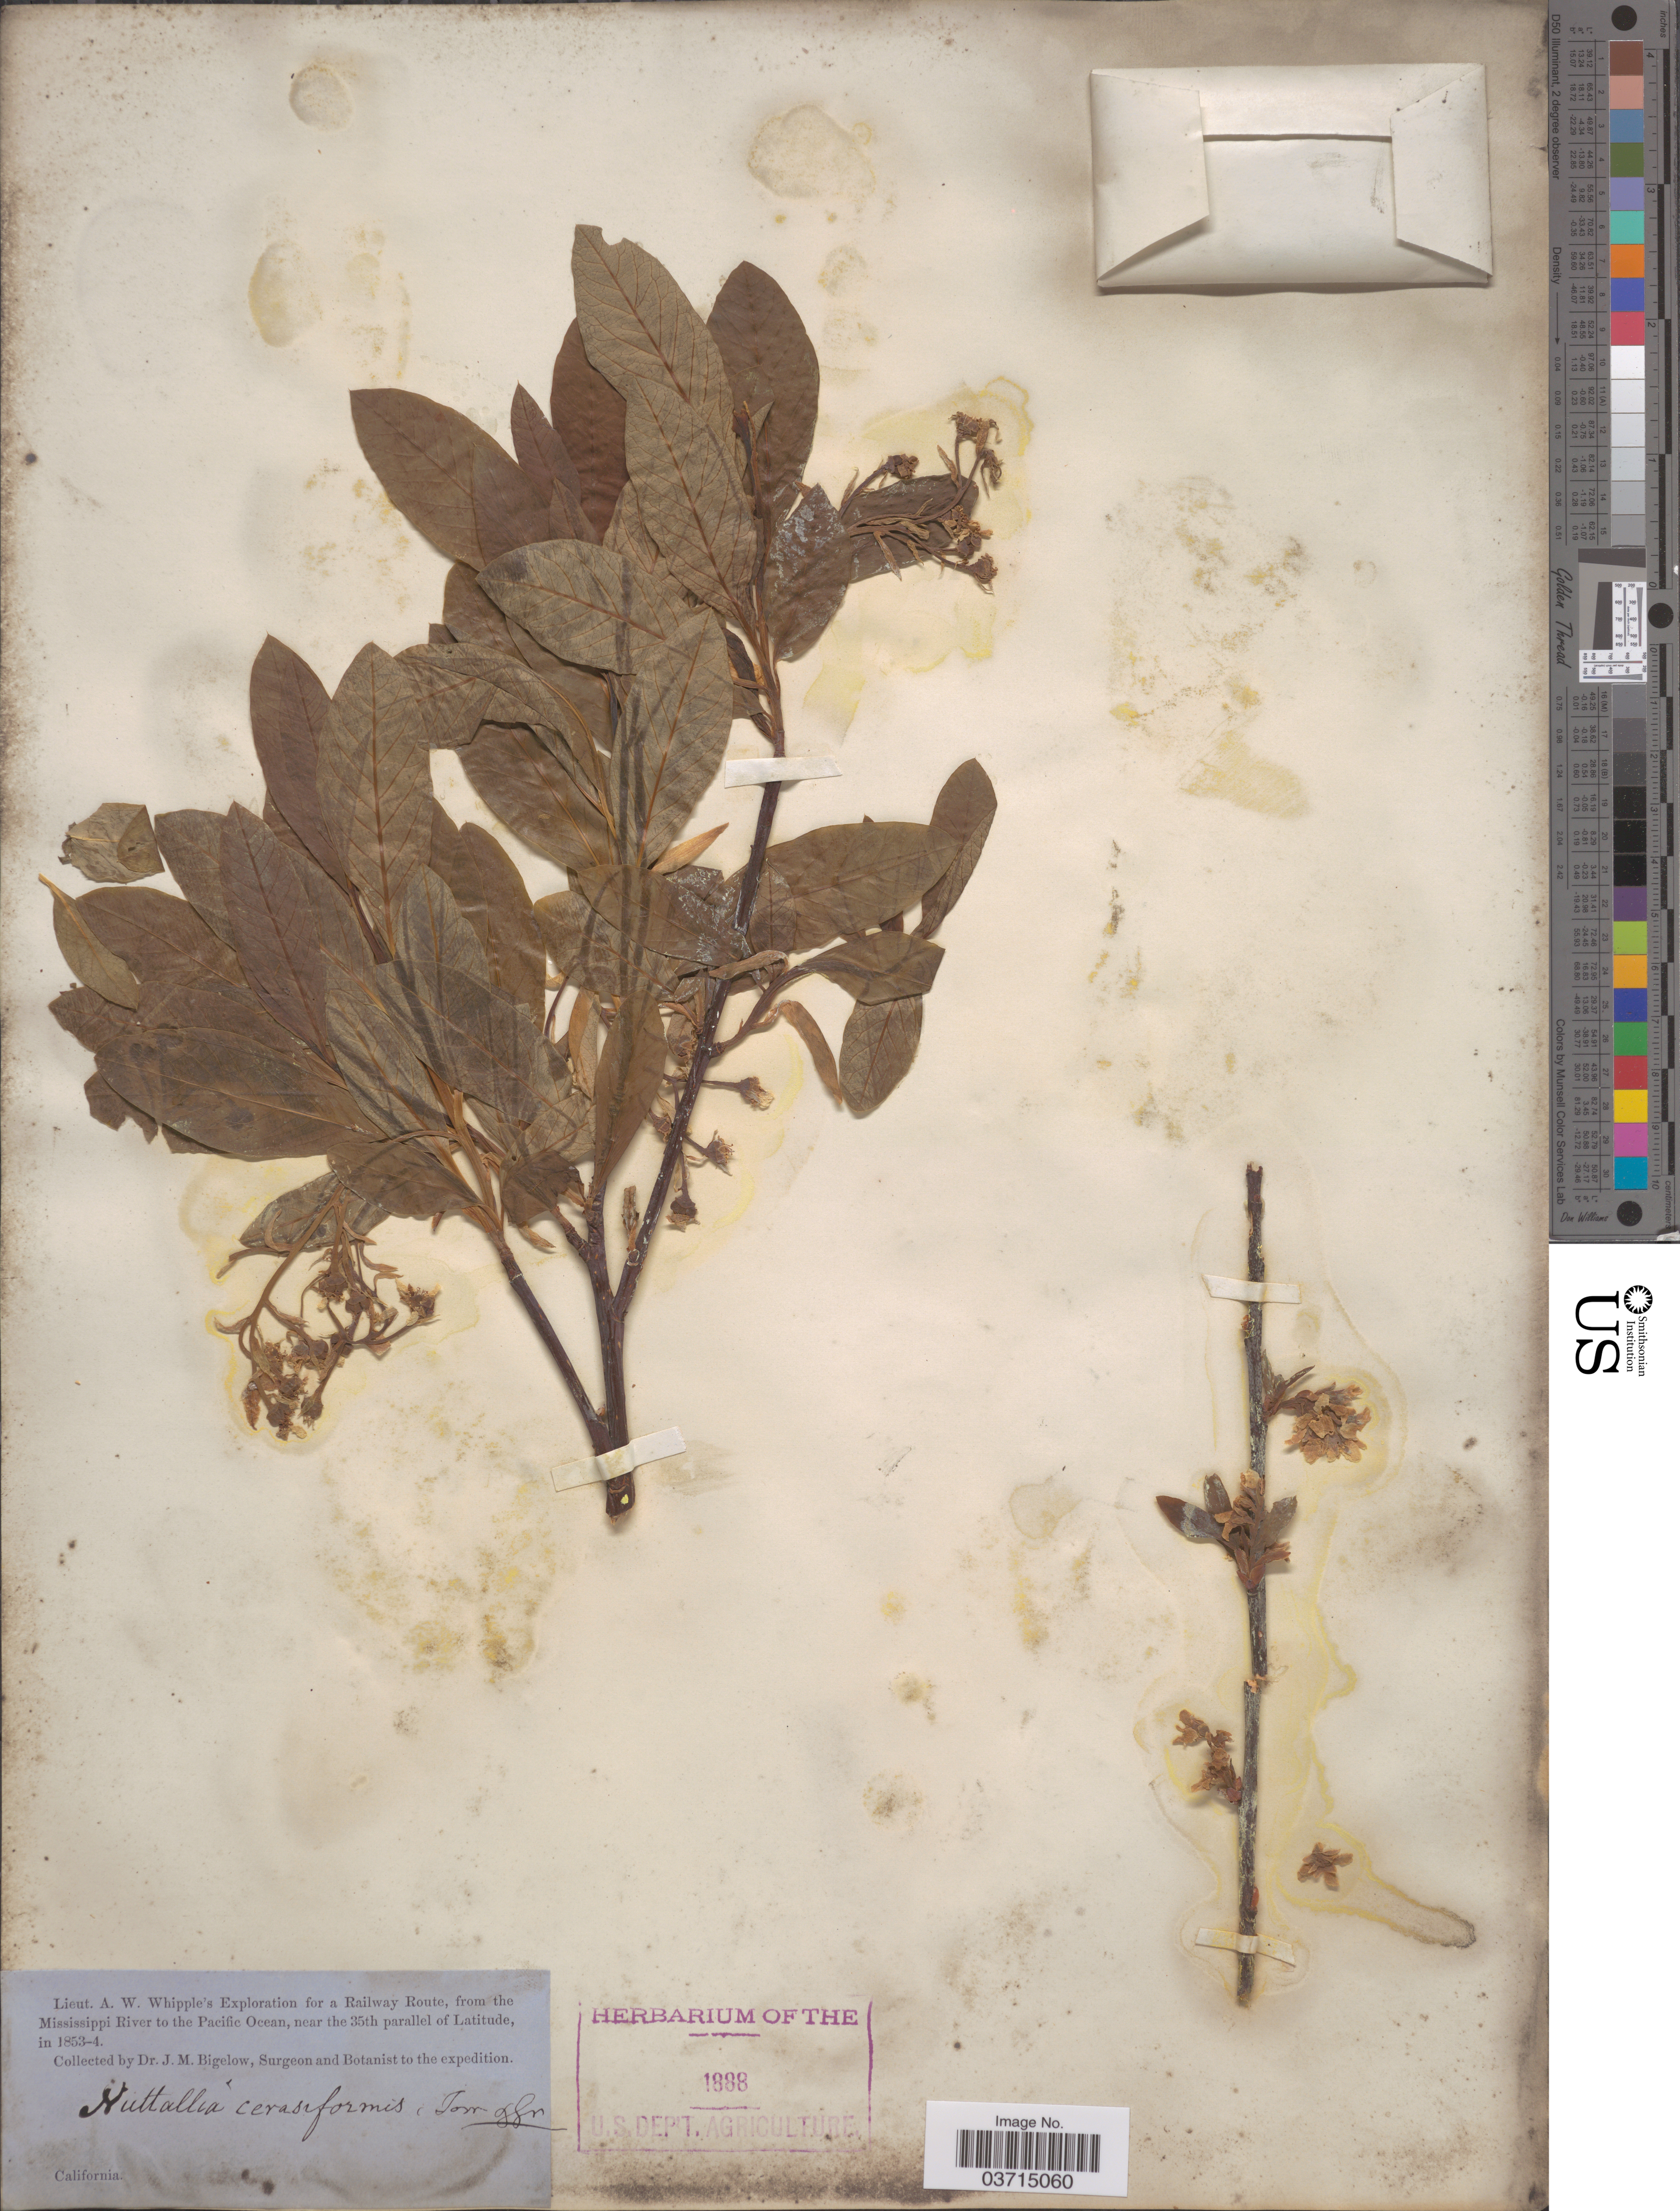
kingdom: Plantae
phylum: Tracheophyta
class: Magnoliopsida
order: Rosales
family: Rosaceae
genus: Oemleria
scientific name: Oemleria cerasiformis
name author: (Torr. & A. Gray ex Hook. & Arn.) J.W. Landon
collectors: J. M. Bigelow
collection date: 1853/1854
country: United States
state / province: California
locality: Railway Route, from the Mississippi River to the Pacific Ocean, near the 35th parallel of Latitude.